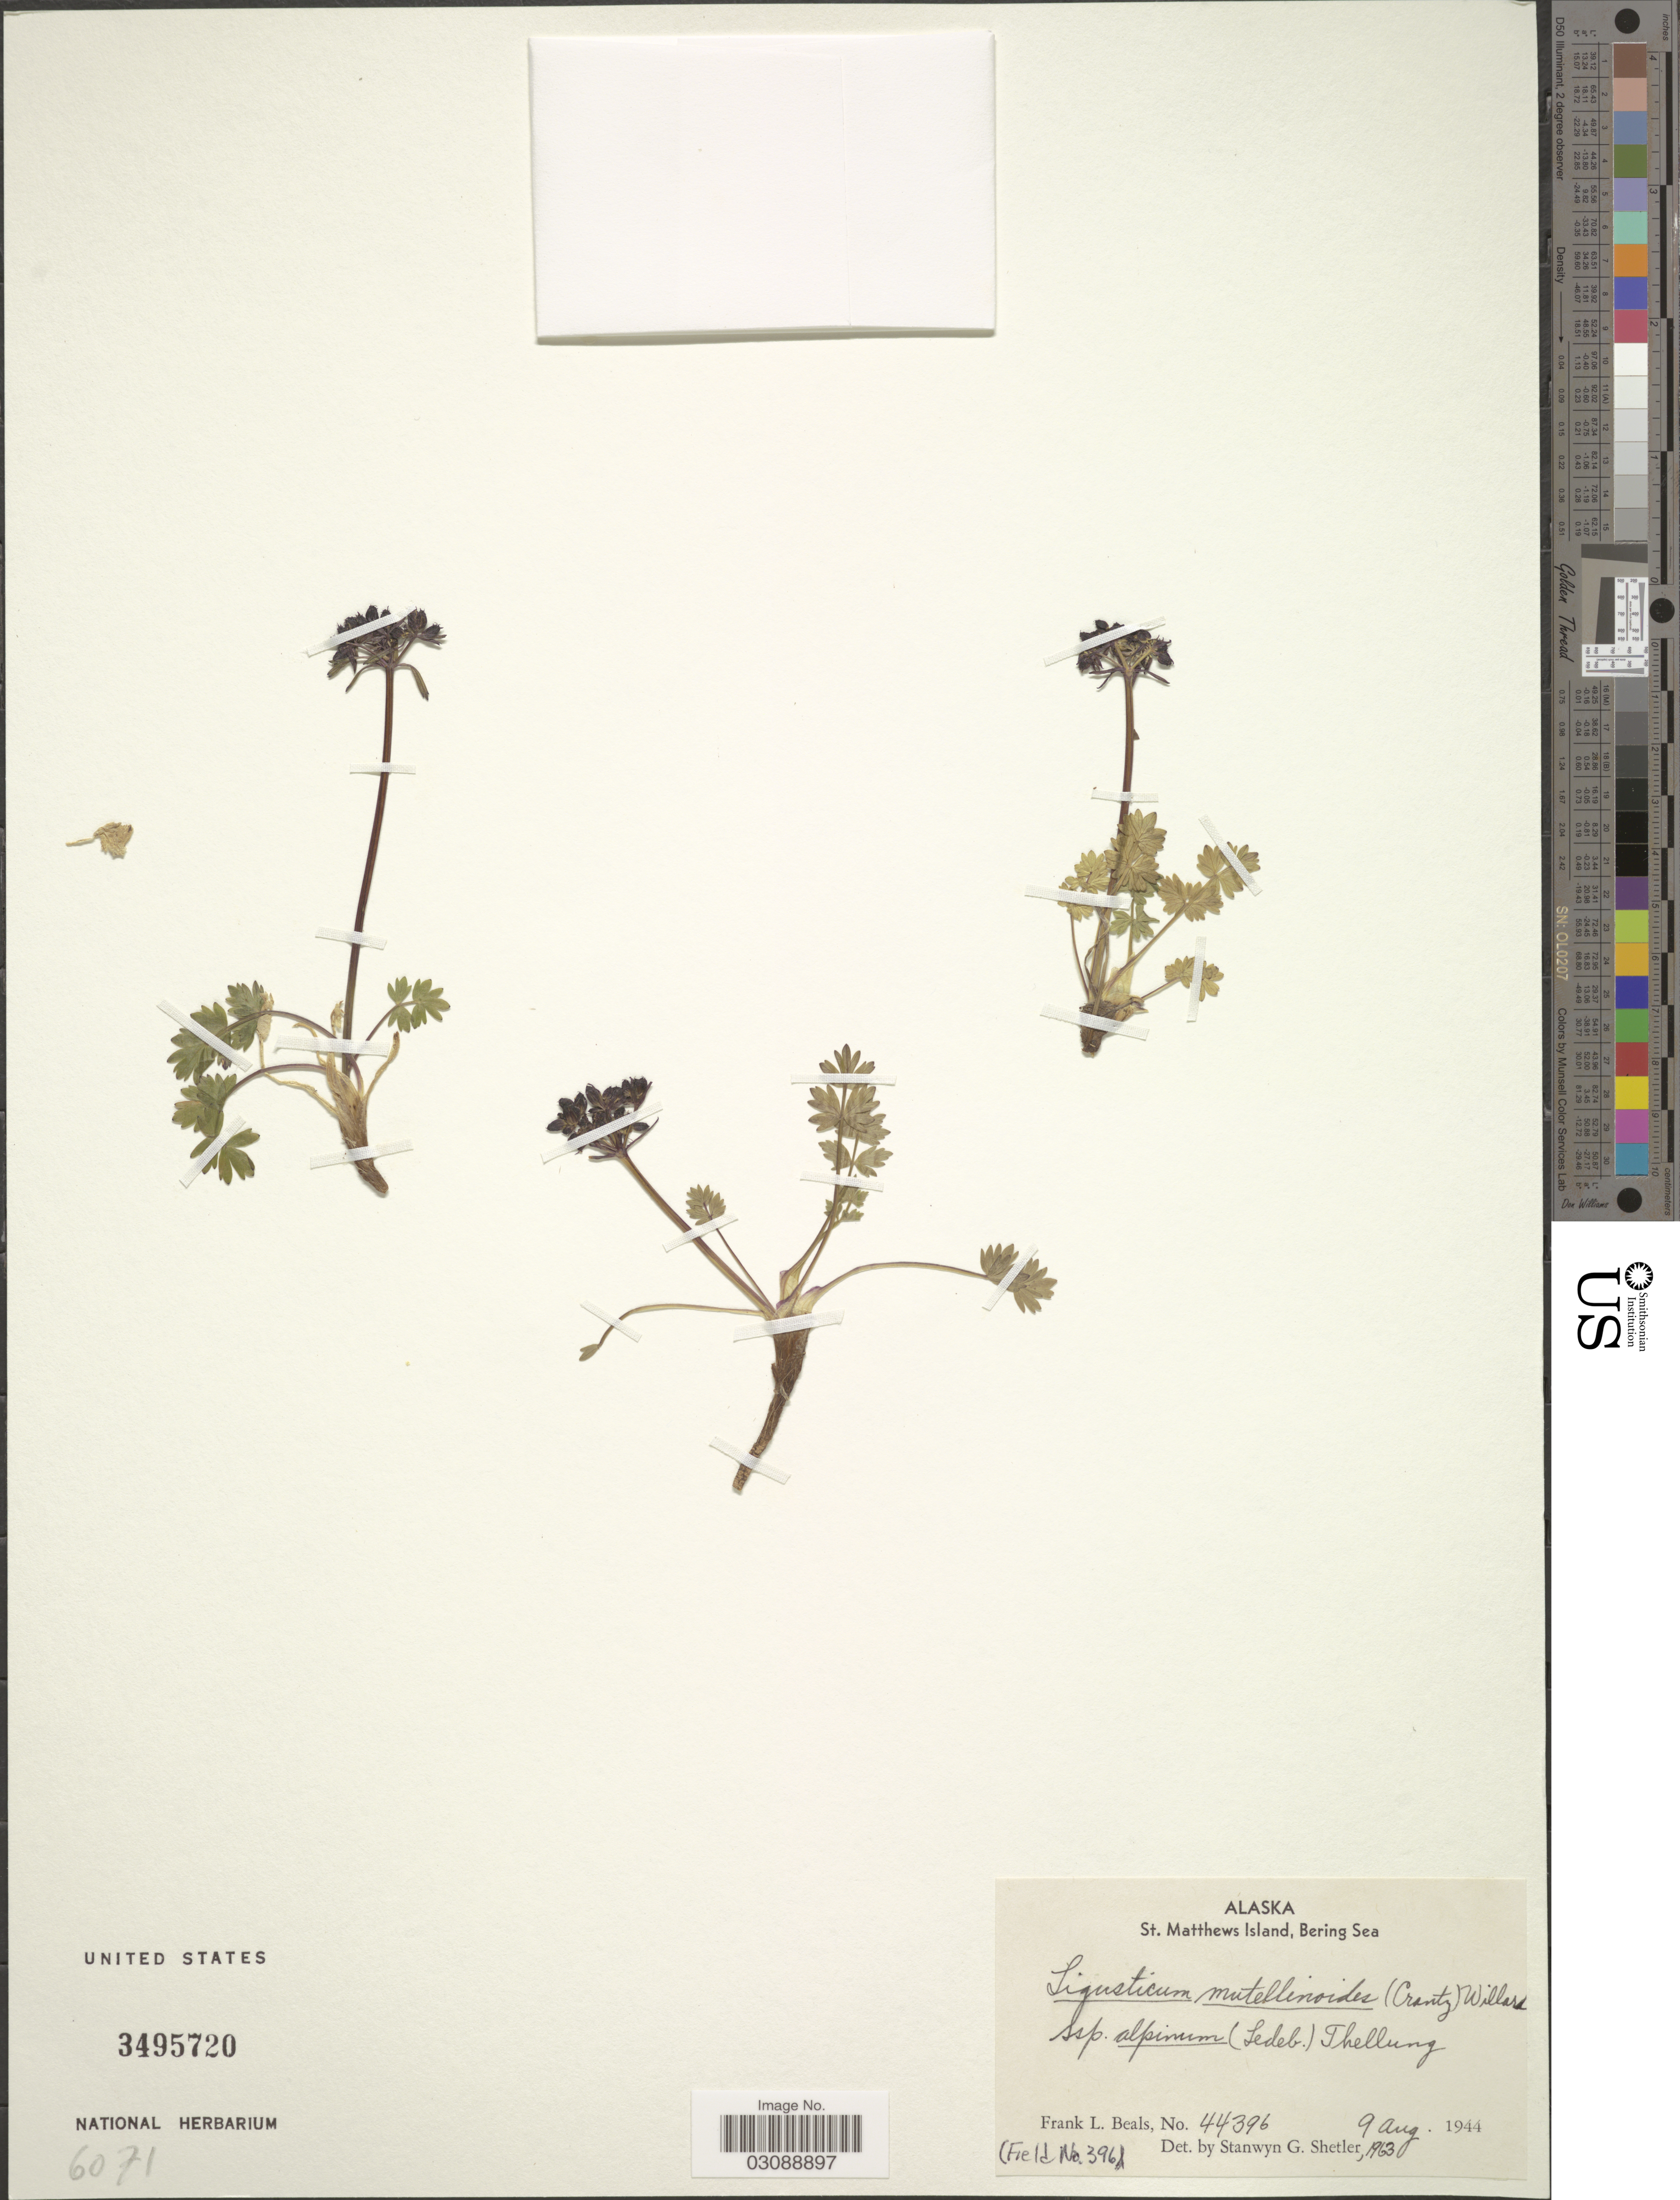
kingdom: Plantae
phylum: Tracheophyta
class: Magnoliopsida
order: Apiales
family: Apiaceae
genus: Ligusticum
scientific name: Ligusticum mutellinoides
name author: (Crantz) Vill.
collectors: F. Beals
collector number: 44396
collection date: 1944-08-09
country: United States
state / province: Alaska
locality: St. Matthews Island, Bering Sea.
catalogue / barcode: US 3495720